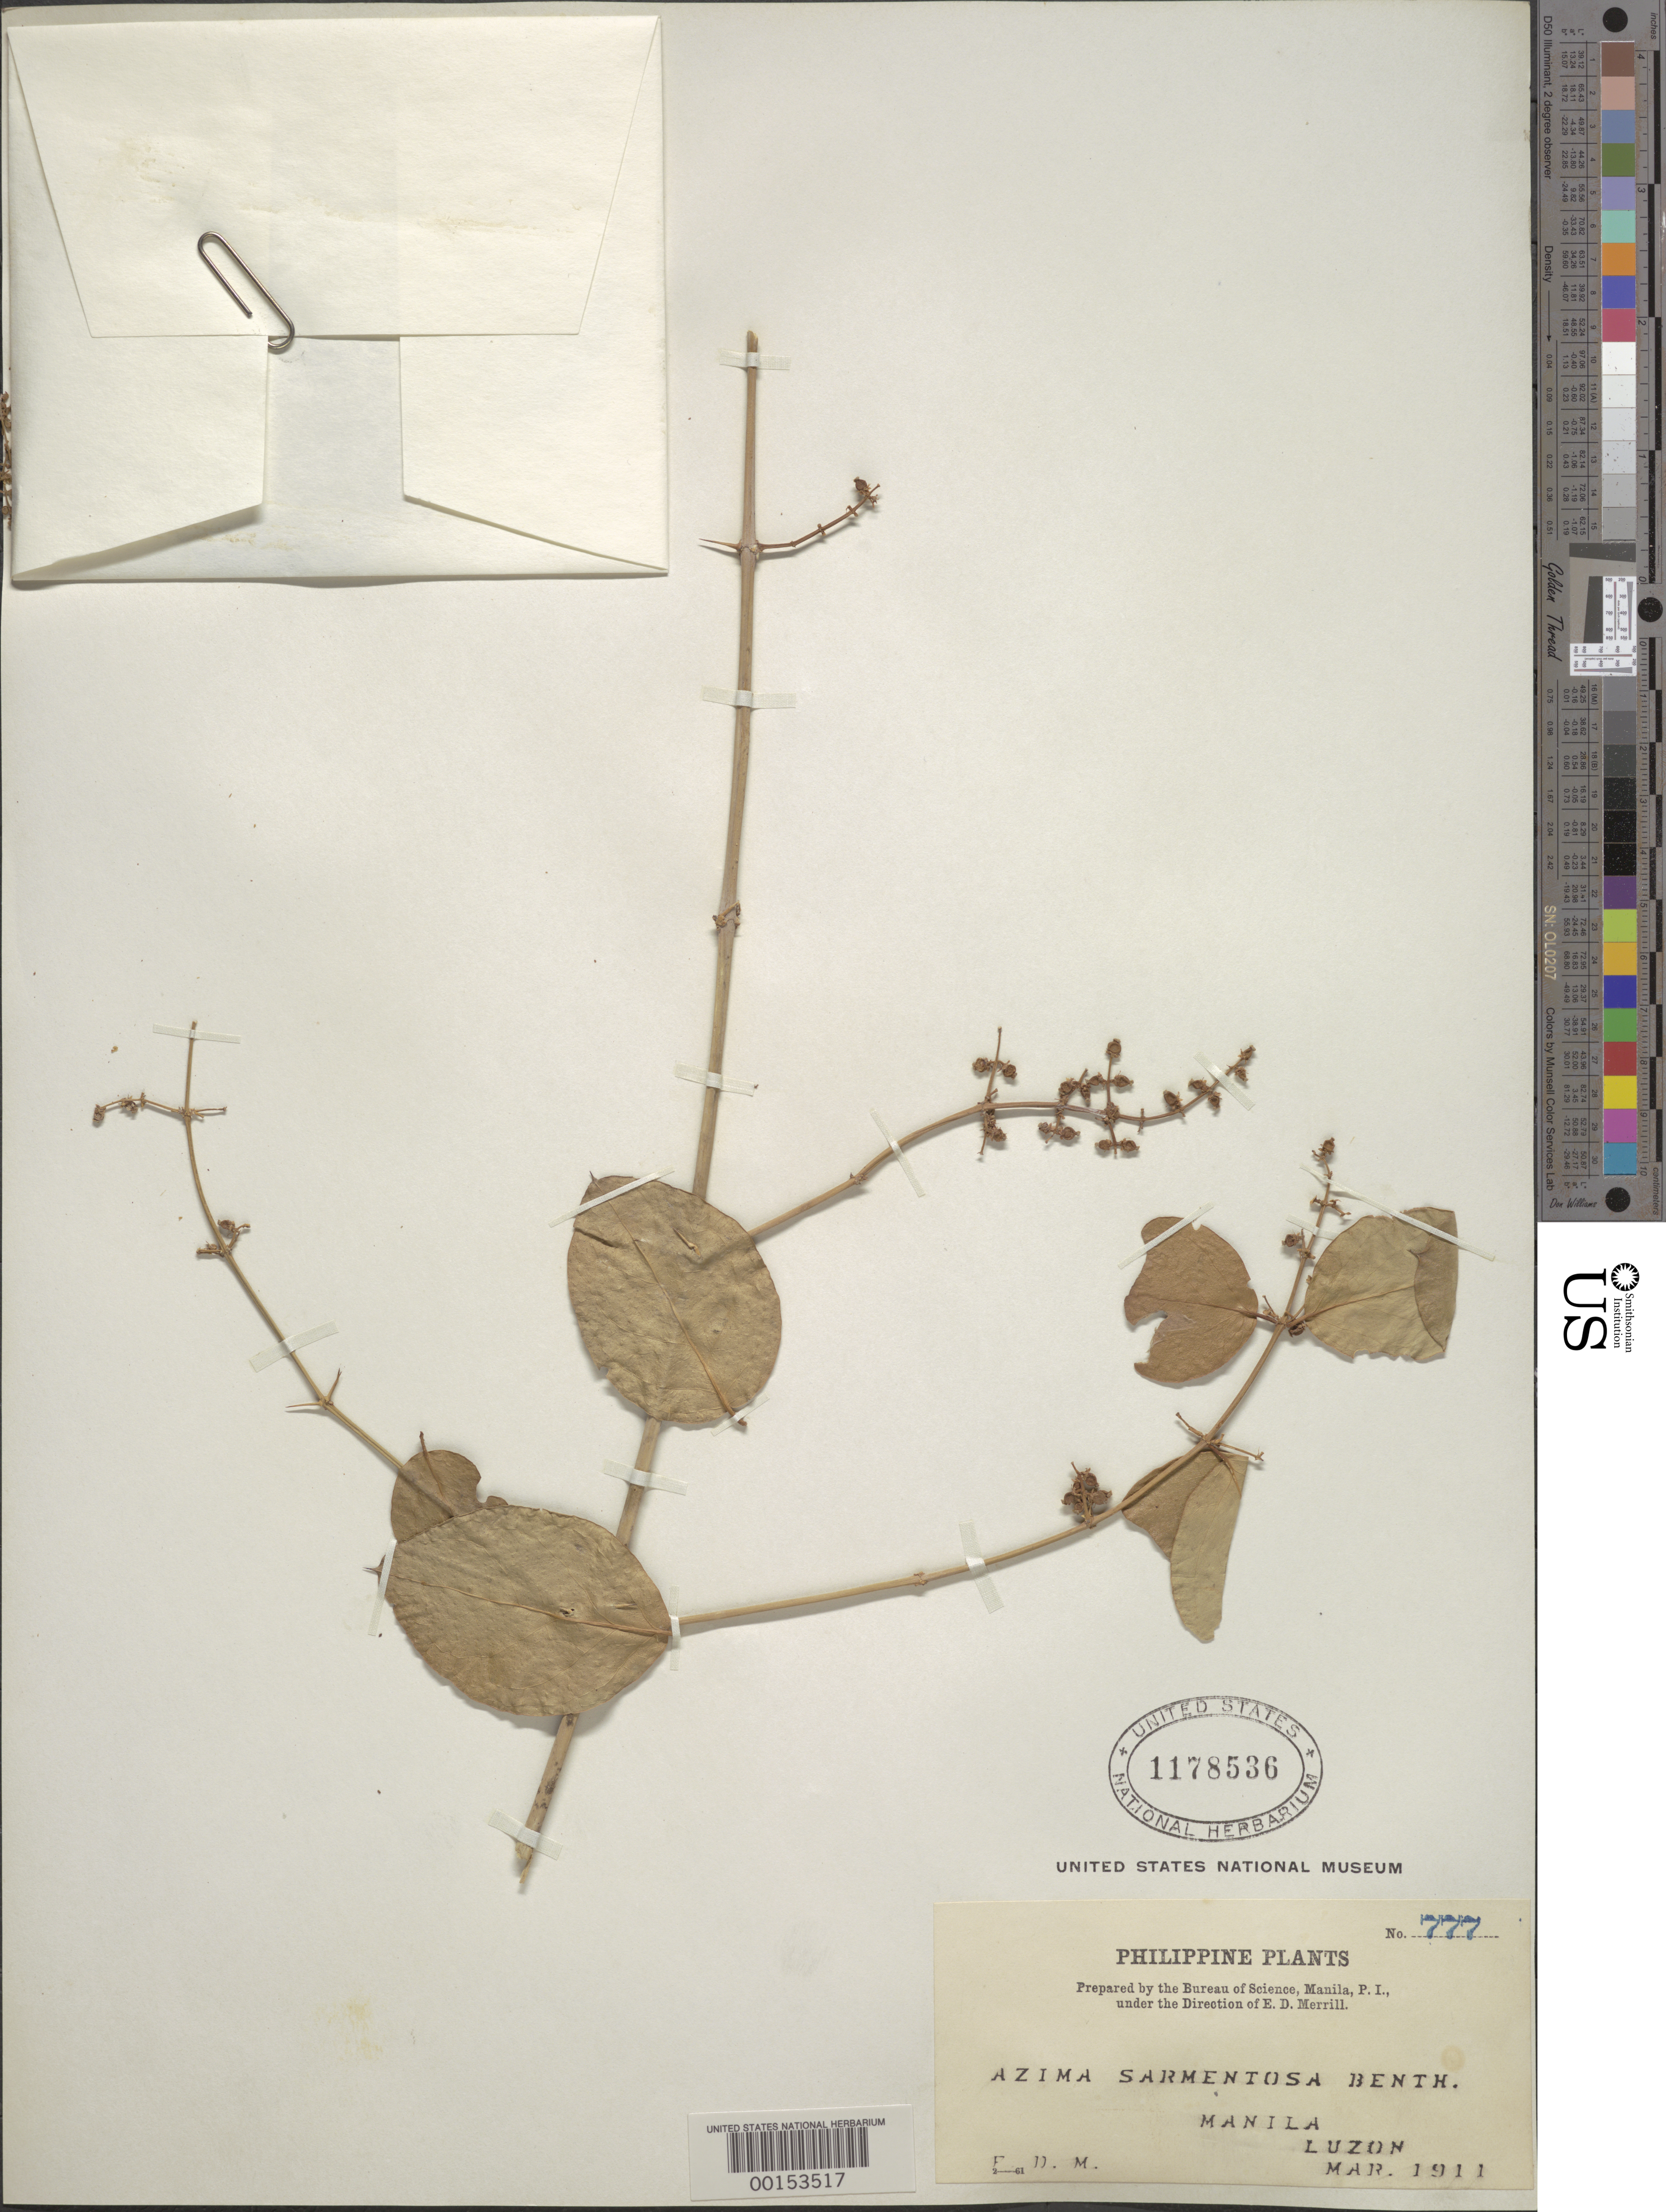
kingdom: Plantae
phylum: Tracheophyta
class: Magnoliopsida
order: Brassicales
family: Salvadoraceae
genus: Azima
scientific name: Azima sarmentosa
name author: (Blume) Benth. & Hook. f.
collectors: E. D. Merrill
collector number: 777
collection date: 1911-03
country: Philippines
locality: Manila. Luzon.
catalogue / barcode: US 1178536